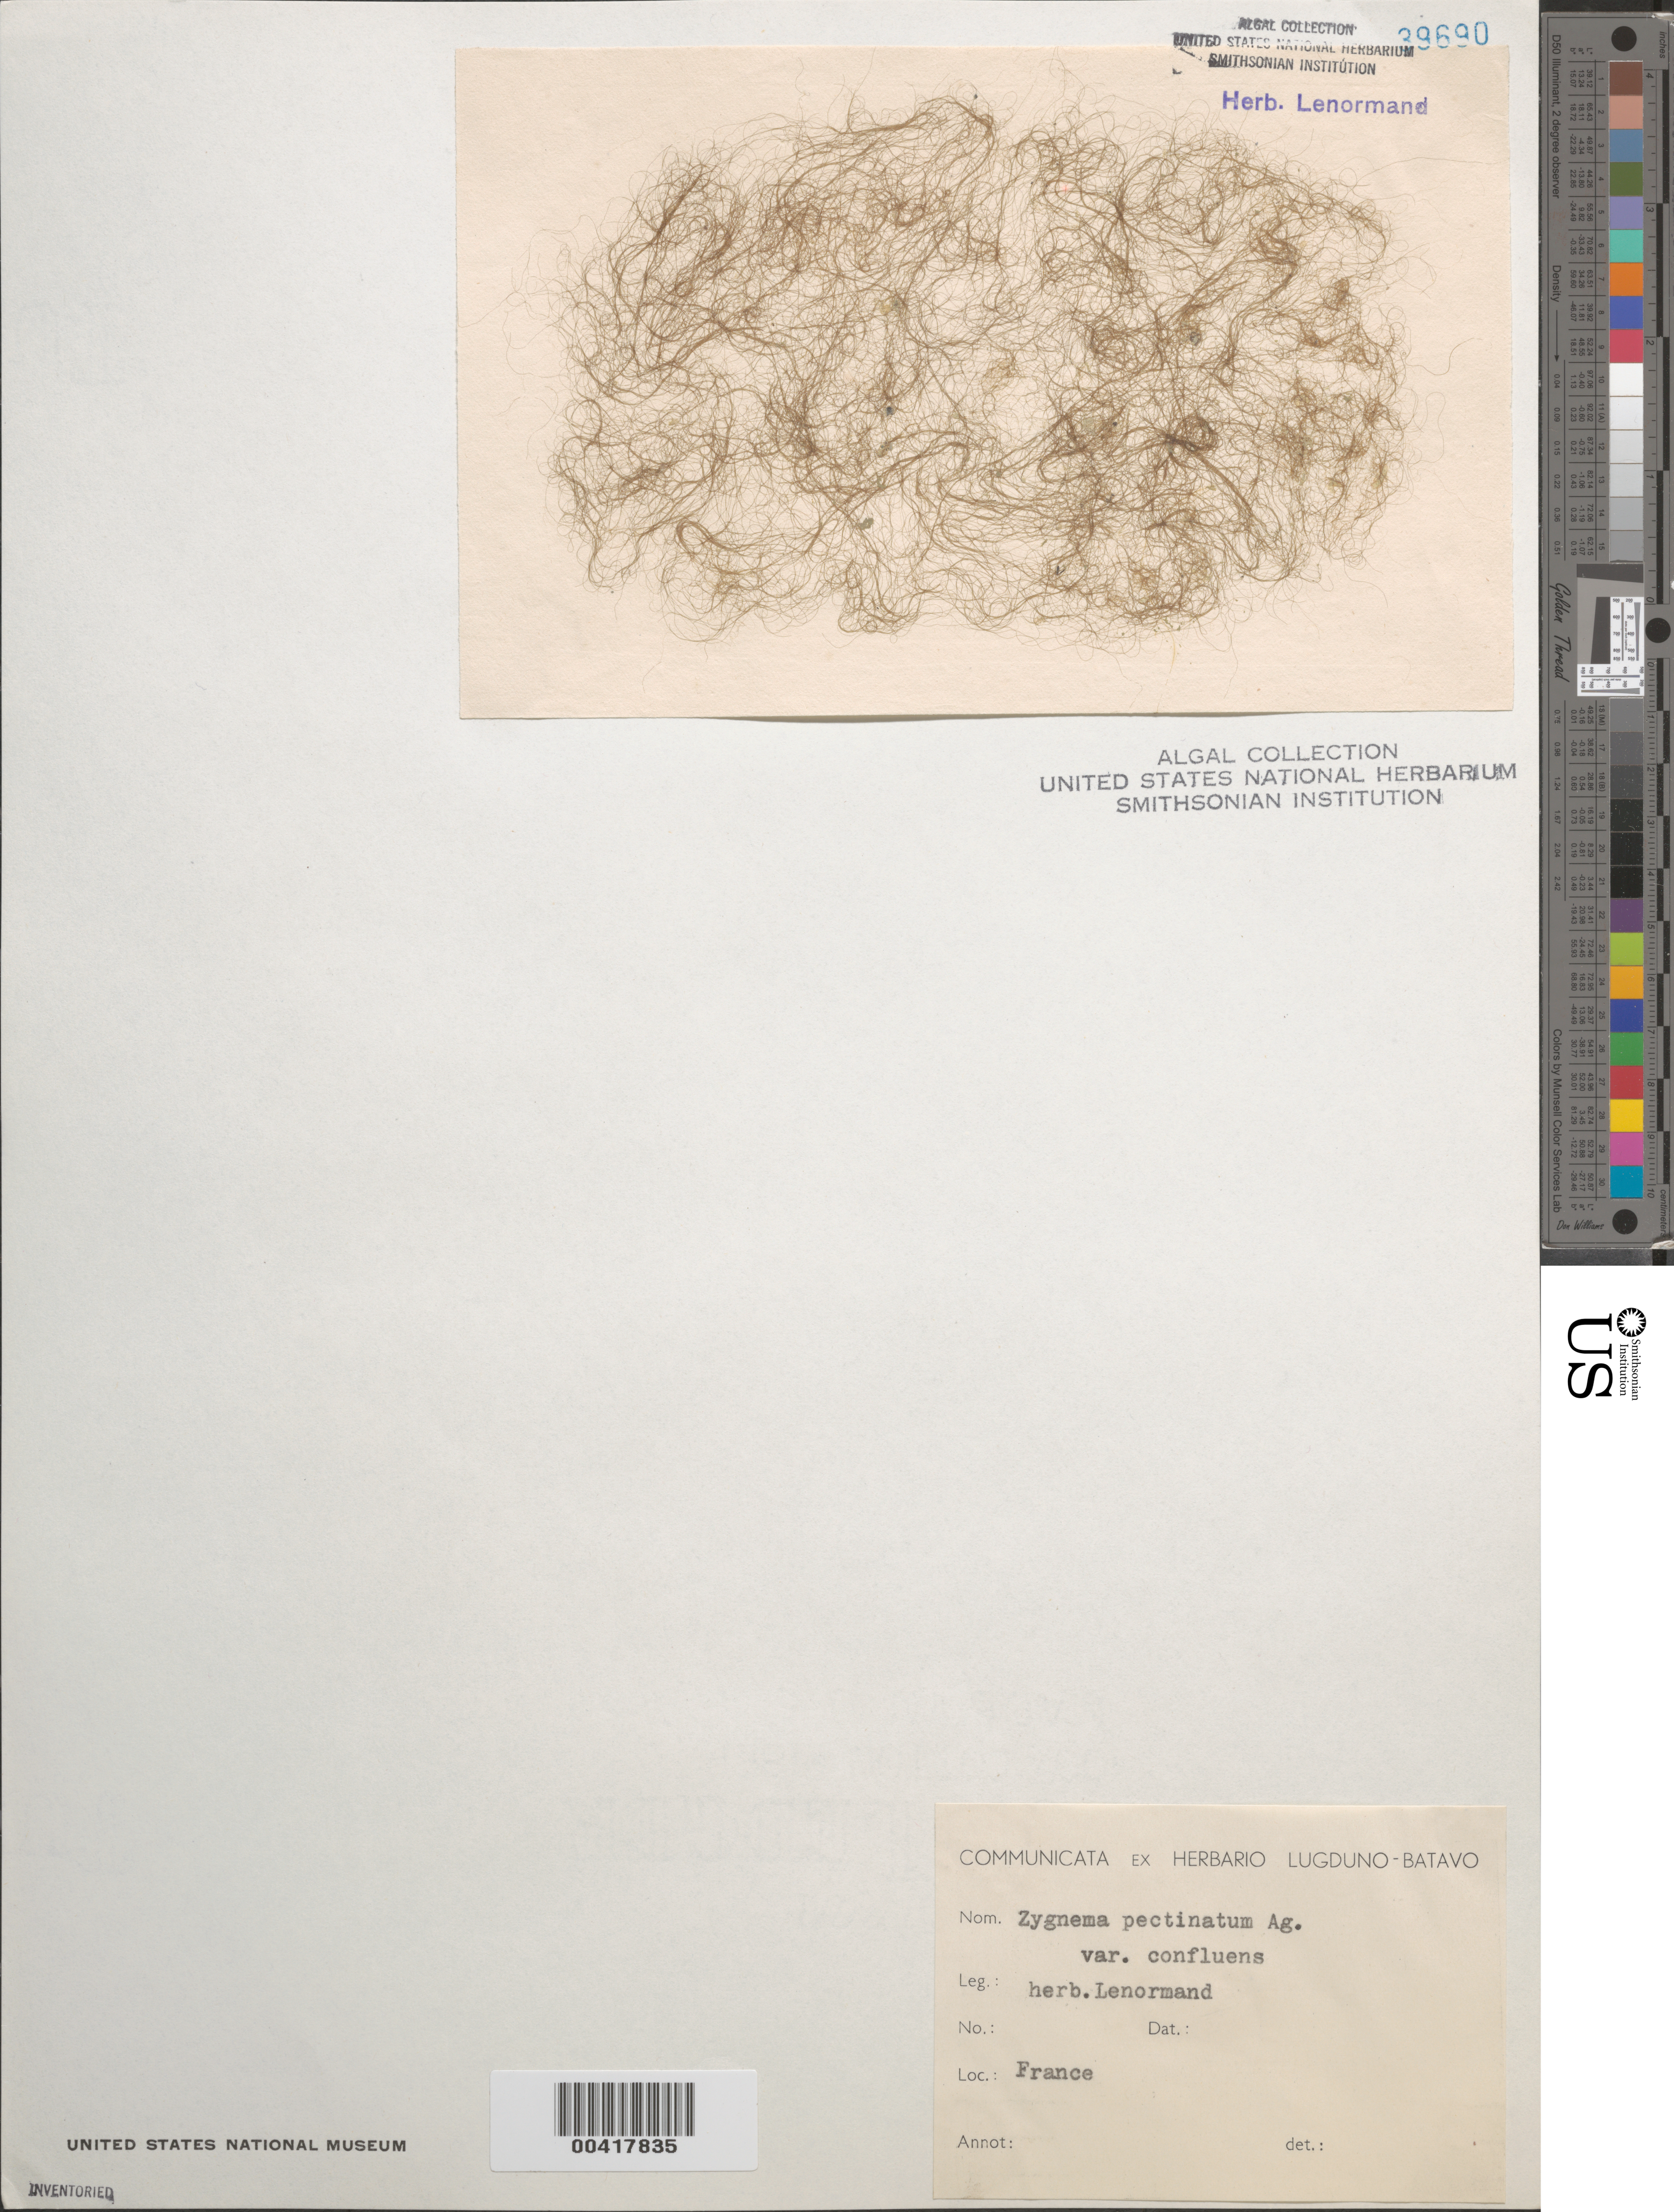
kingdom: Plantae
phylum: Charophyta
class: Zygnematophyceae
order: Zygnematales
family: Zygnemataceae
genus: Zygnema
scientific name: Zygnema pectinatum var. confluens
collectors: S. Lenormand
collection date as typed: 18--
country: France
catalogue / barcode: US 39690